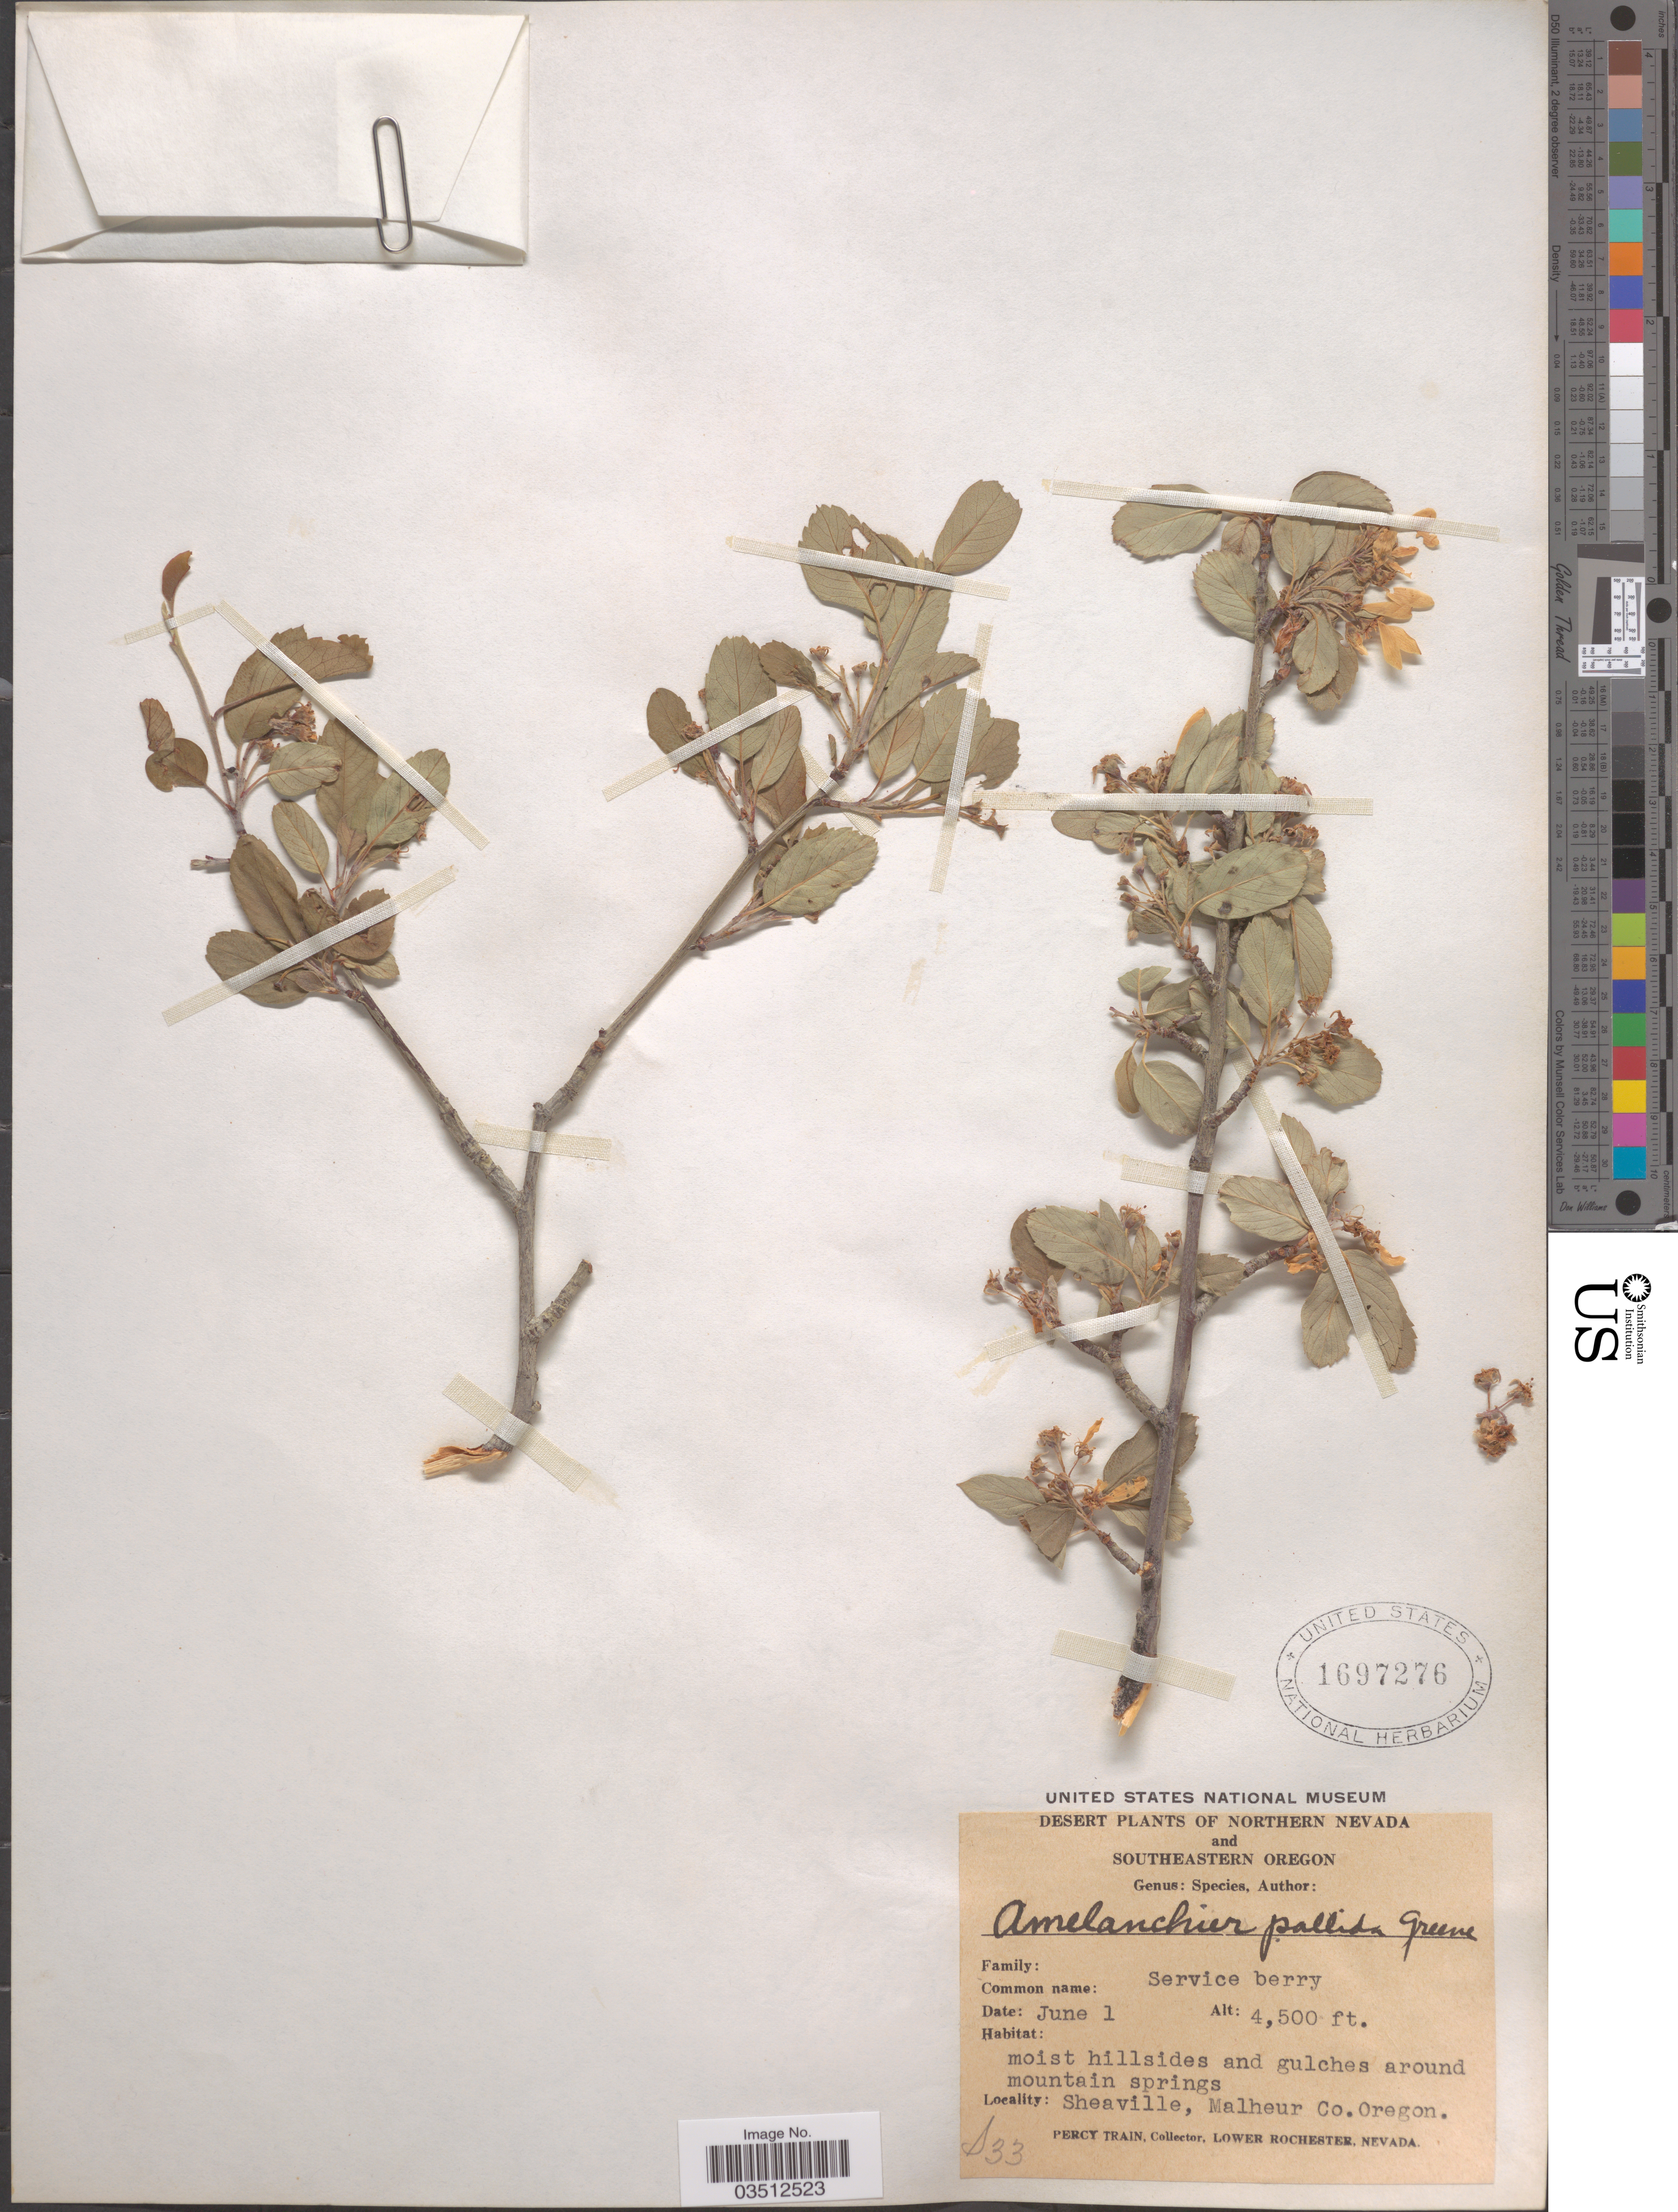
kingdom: Plantae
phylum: Tracheophyta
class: Magnoliopsida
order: Rosales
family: Rosaceae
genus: Amelanchier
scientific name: Amelanchier pallida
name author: Greene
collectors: P. Train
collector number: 533?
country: United States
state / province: Oregon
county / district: Malheur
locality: Northern Nevada. Southeastern Oregon. Moist hillsides and gulches around mountain springs. Sheaville, Malheur Co. Lower Rochester.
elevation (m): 1372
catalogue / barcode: US 1697276